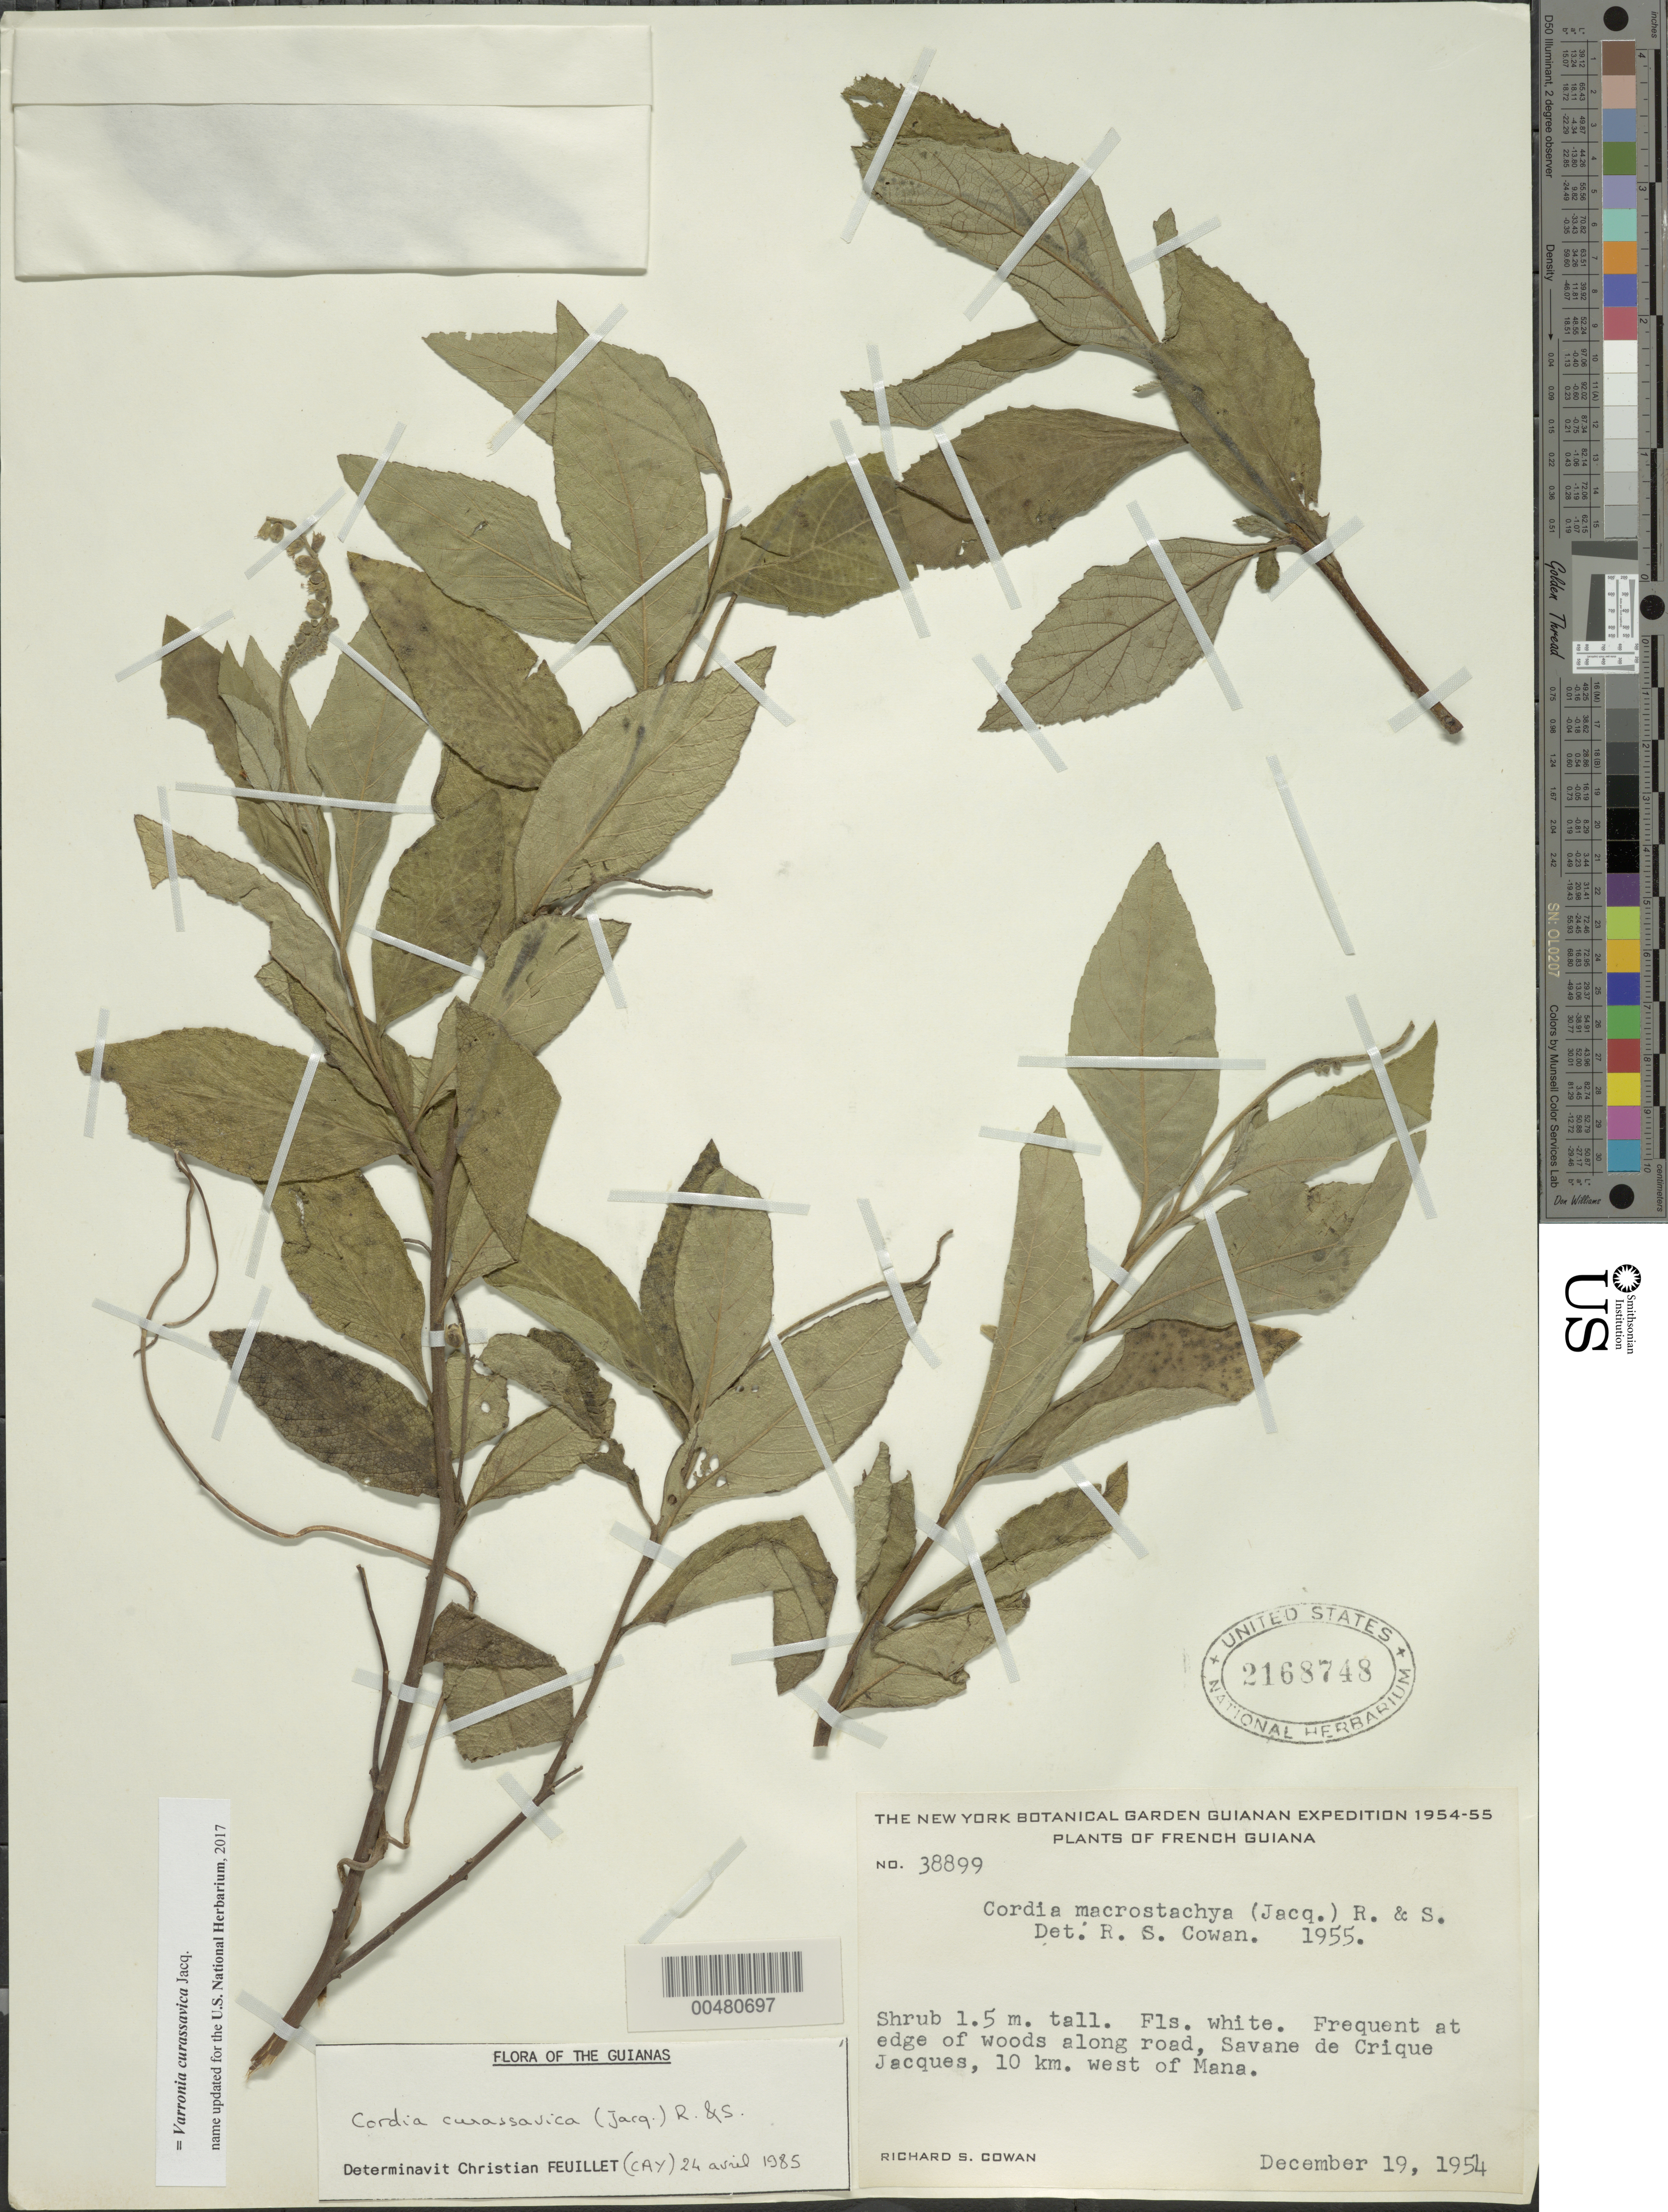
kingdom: Plantae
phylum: Tracheophyta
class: Magnoliopsida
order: Boraginales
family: Cordiaceae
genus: Varronia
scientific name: Varronia curassavica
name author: Jacq.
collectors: R. S. Cowan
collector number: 38899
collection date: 1954-12-19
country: French Guiana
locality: French Guiana, at edge of woods along road, Savane de Crique Jacques, 10 km. west of Mana.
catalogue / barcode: US 2168748